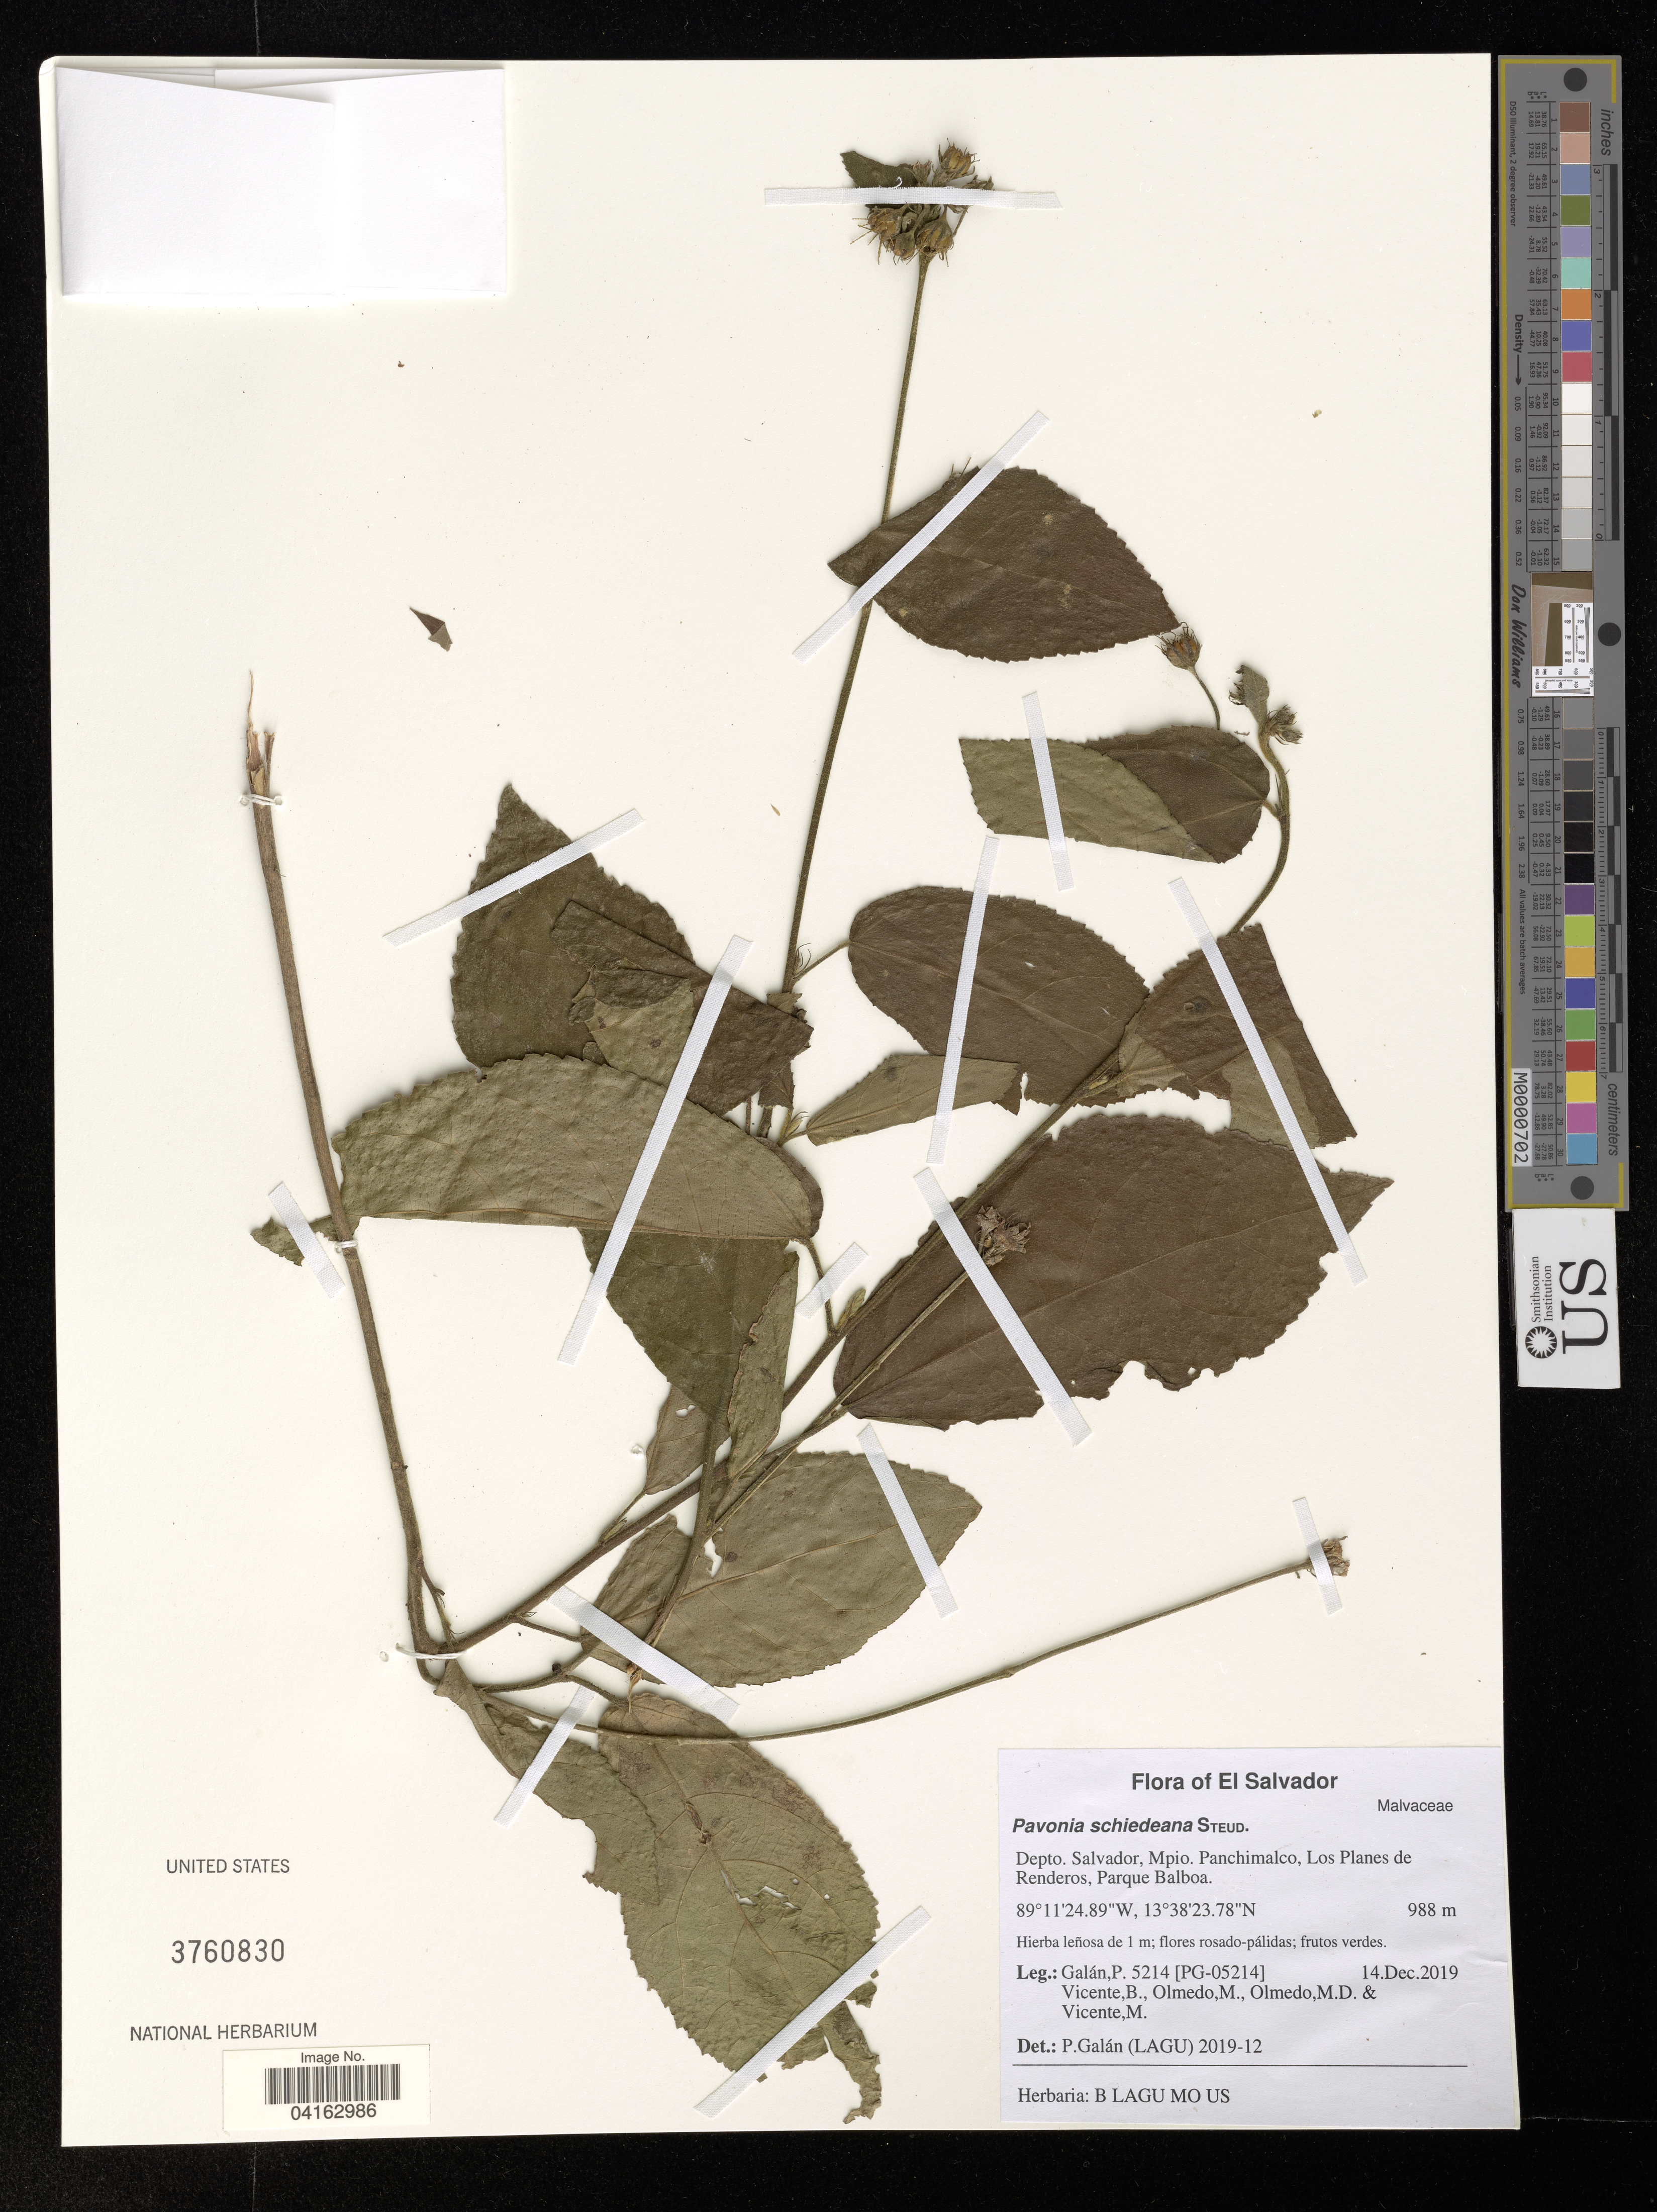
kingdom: Plantae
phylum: Tracheophyta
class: Magnoliopsida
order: Malvales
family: Malvaceae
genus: Pavonia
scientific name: Pavonia schiedeana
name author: Steud.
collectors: P. Galan, B. Vicente, M. Olmedo, M. Olmedo & M. Vicente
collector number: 5214 / [PG-05214]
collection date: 2019-12-14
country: El Salvador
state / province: San Salvador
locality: Depto. Salvador, Mpio. Panchimalco, Los Planes de Renderos, Parque Balboa.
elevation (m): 988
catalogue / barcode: US 3760830